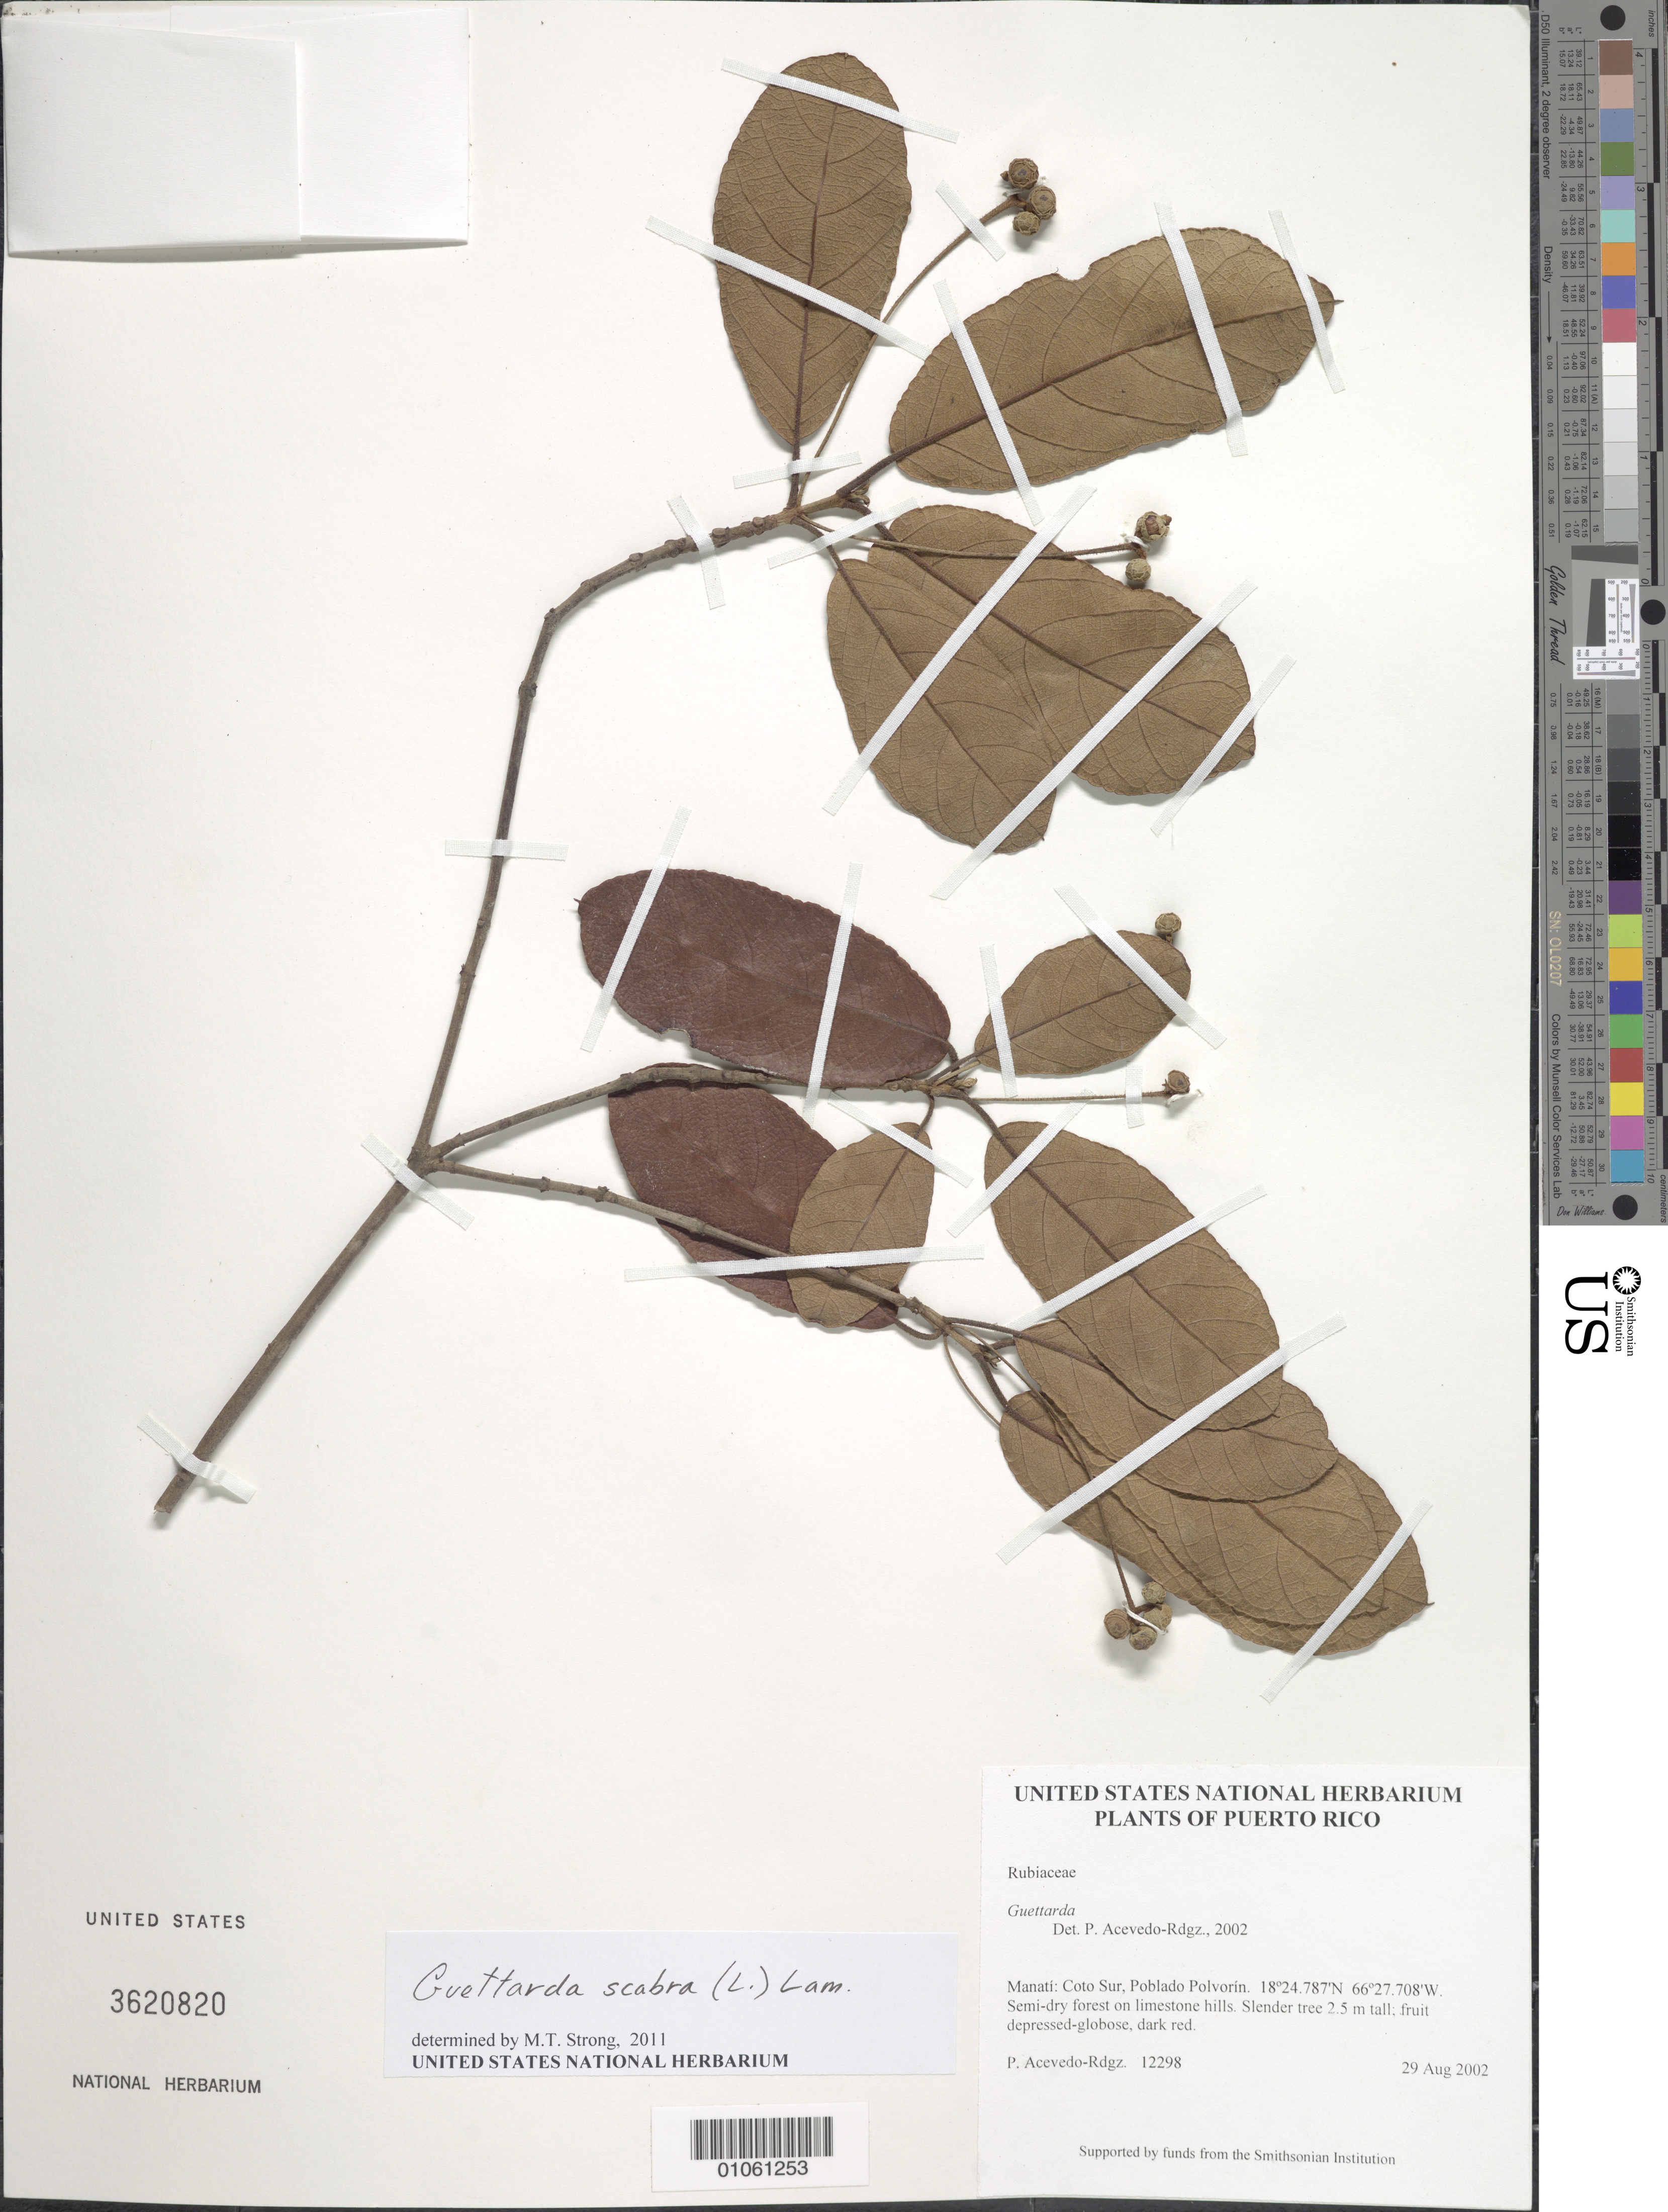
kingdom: Plantae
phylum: Tracheophyta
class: Magnoliopsida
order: Gentianales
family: Rubiaceae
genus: Guettarda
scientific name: Guettarda scabra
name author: (L.) Vent.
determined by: Strong, M. T., (US), Smithsonian Institution - National Museum of Natural History (UNITED STATES)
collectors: P. Acevedo-Rodr.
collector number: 12298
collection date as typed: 29 Aug 2002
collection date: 2002-08-29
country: Puerto Rico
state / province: Manatí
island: Puerto Rico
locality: Manatí: Coto Sur, Poblado Polvorín.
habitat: Semi-dry forest on limestone hills.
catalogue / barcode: US 3620820